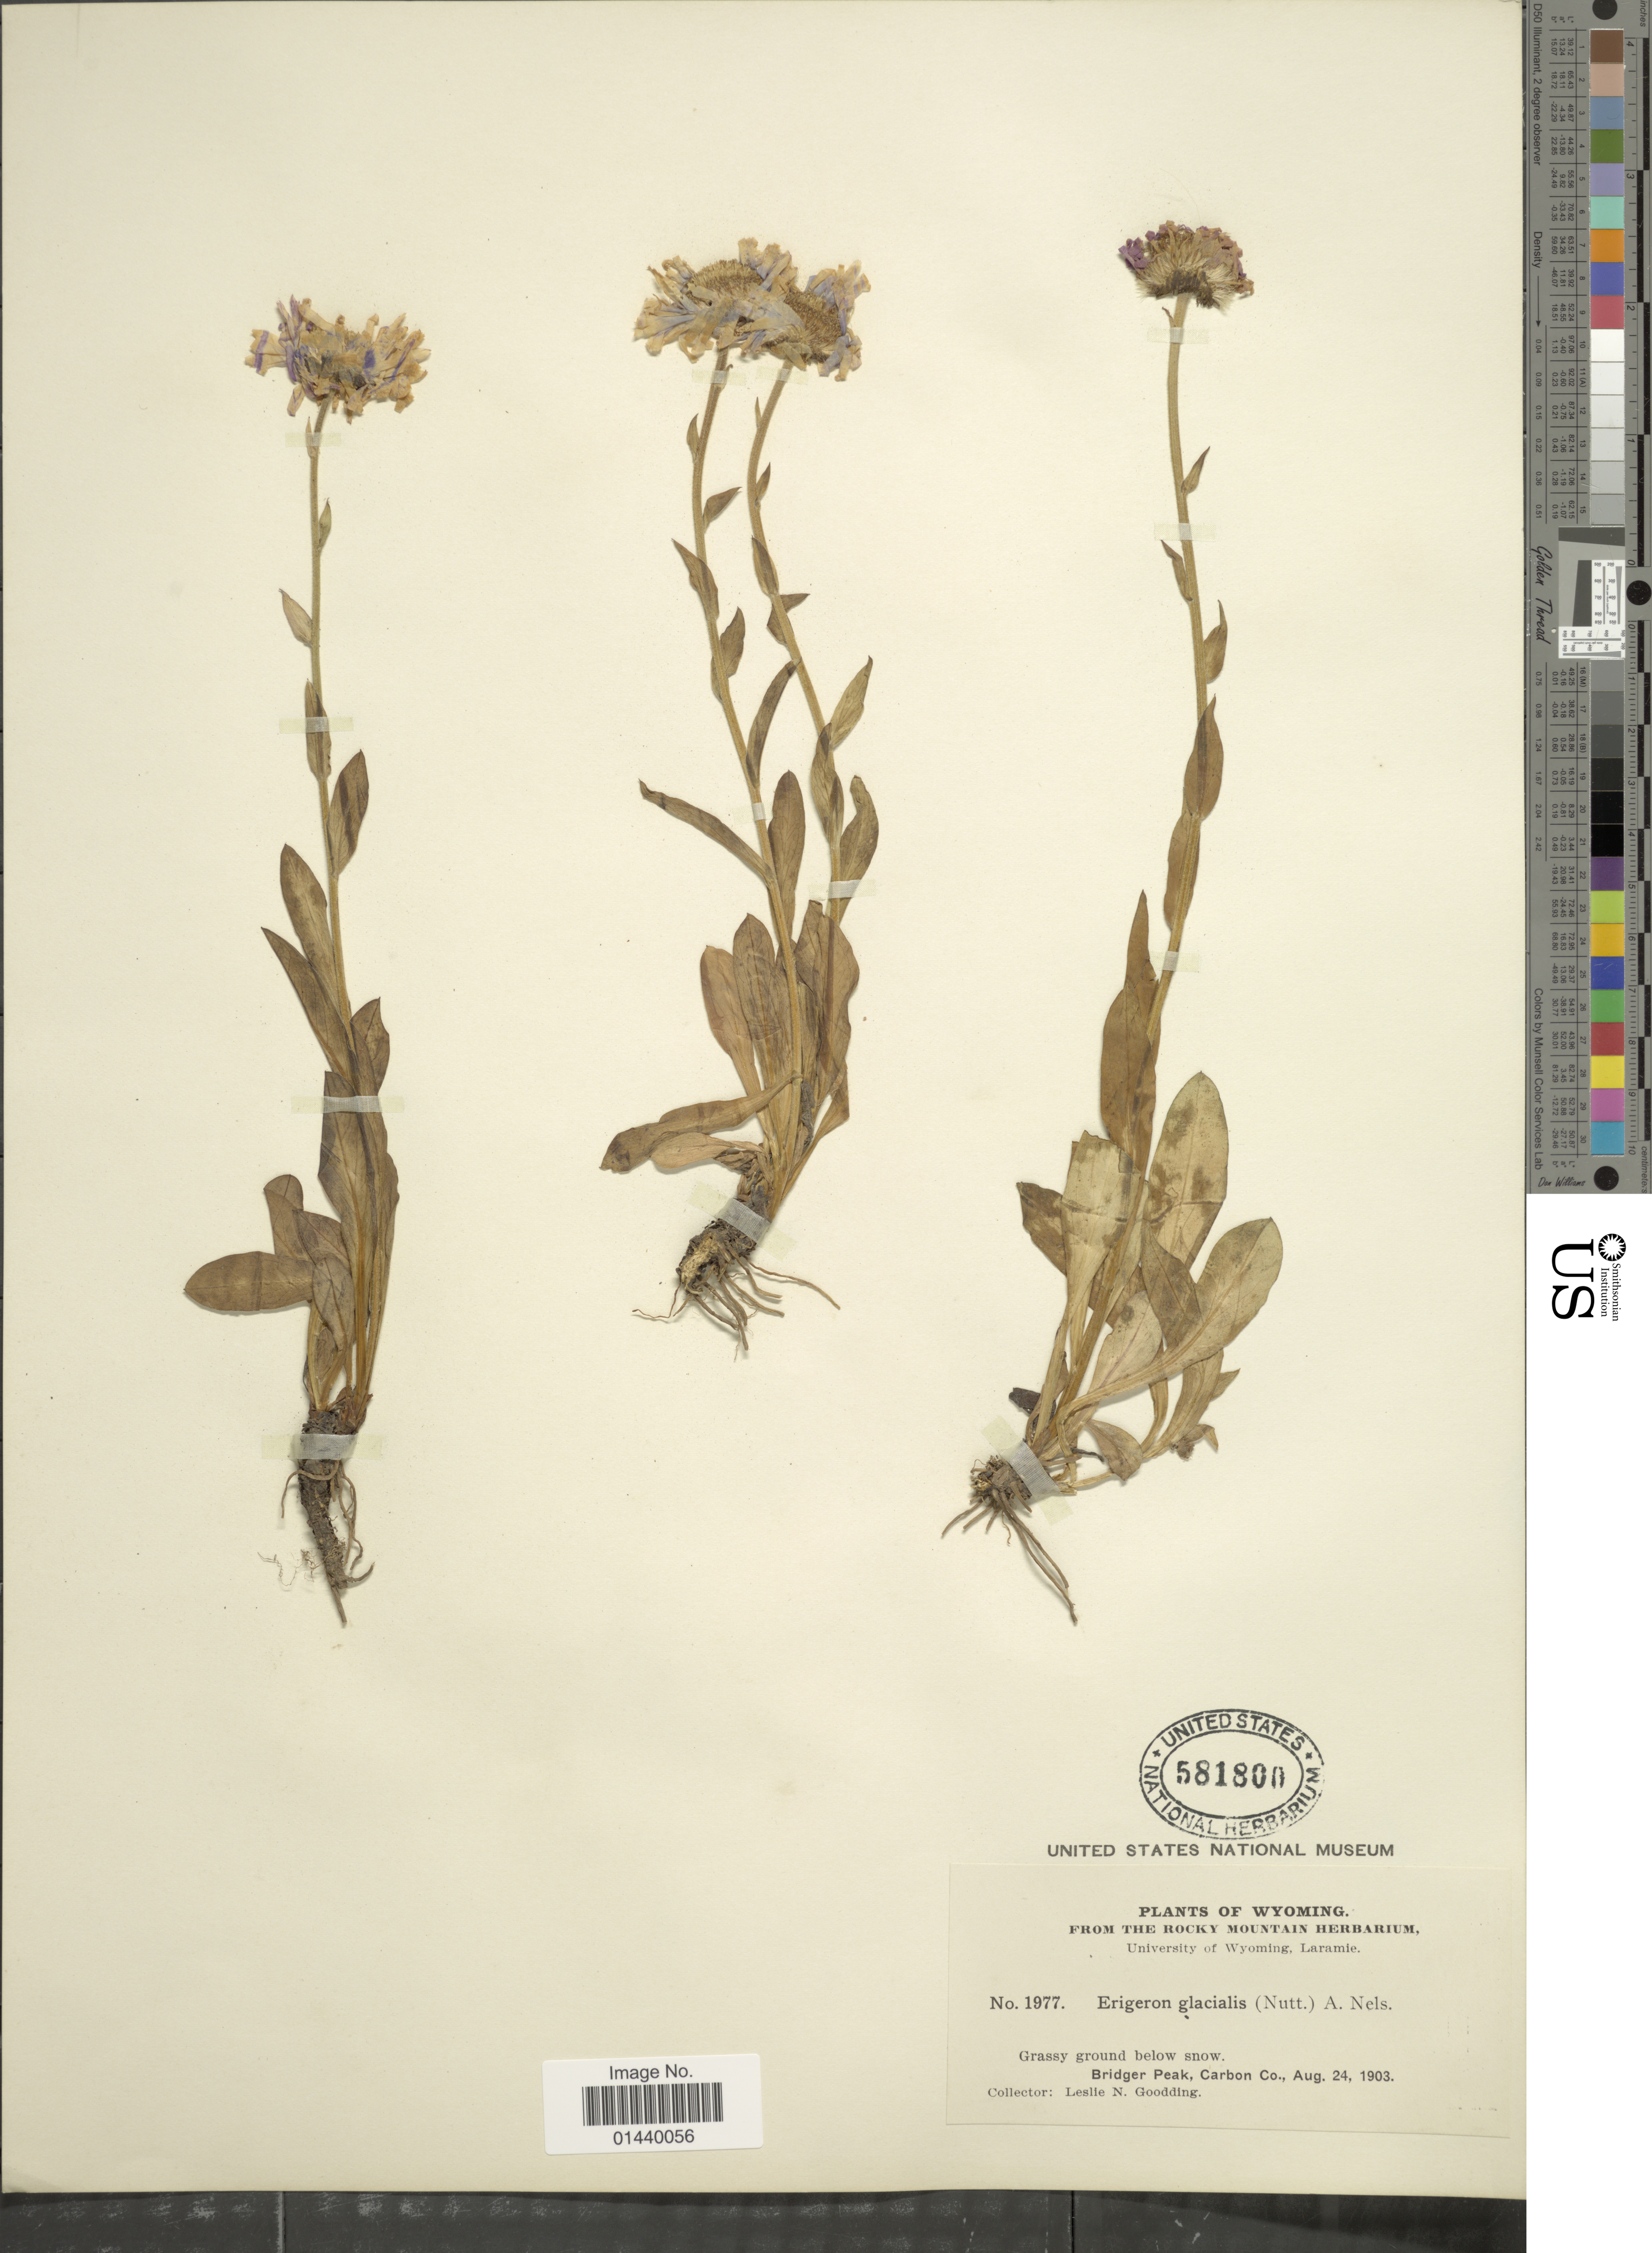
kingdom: Plantae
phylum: Tracheophyta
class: Magnoliopsida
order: Asterales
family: Asteraceae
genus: Erigeron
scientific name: Erigeron salsuginosus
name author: (Richardson ex R. Br.) A. Gray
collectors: L. N. Goodding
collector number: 1977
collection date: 1903-08-24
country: United States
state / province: Wyoming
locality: Grqassy ground below snow. Bridger Peak, Carbon Co.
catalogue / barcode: US 581800